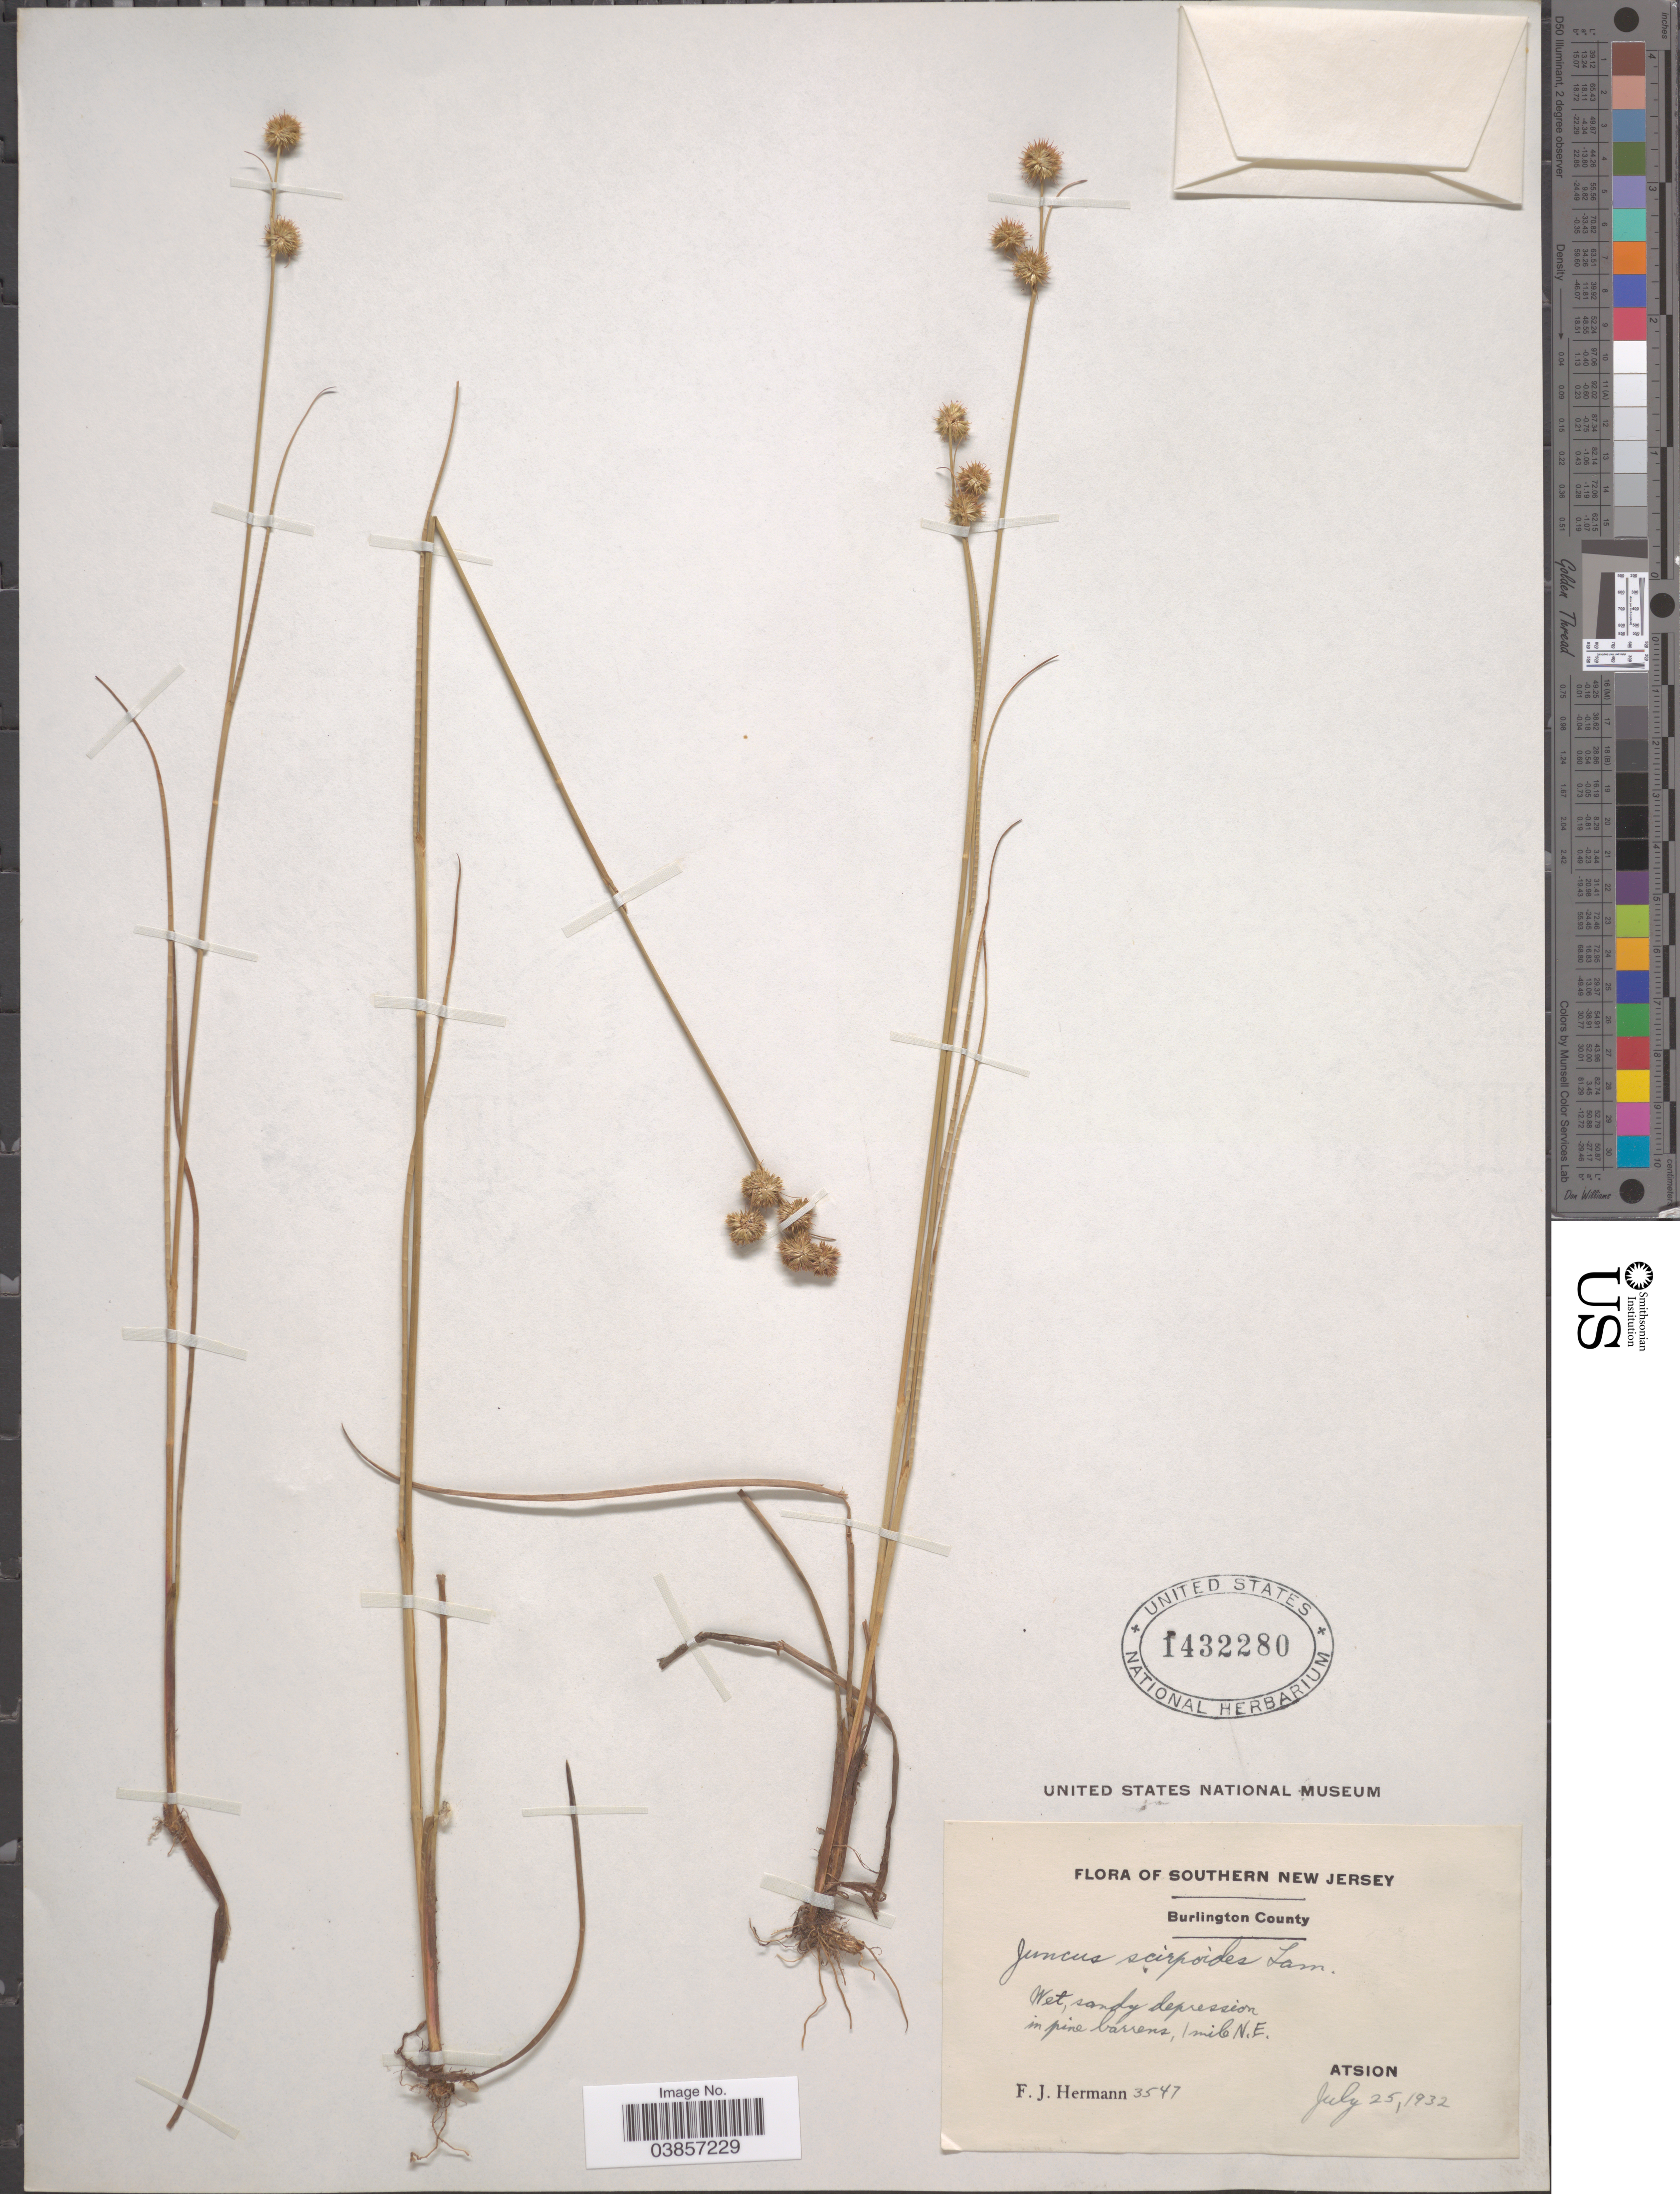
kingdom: Plantae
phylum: Tracheophyta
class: Liliopsida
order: Poales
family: Juncaceae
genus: Juncus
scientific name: Juncus scirpoides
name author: Lam.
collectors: F. J. Hermann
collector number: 3547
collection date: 1932-07-25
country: United States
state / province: New Jersey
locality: Southern New Jersey. Burlington County. 1 mile N.E. Atsion.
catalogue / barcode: US 1432280